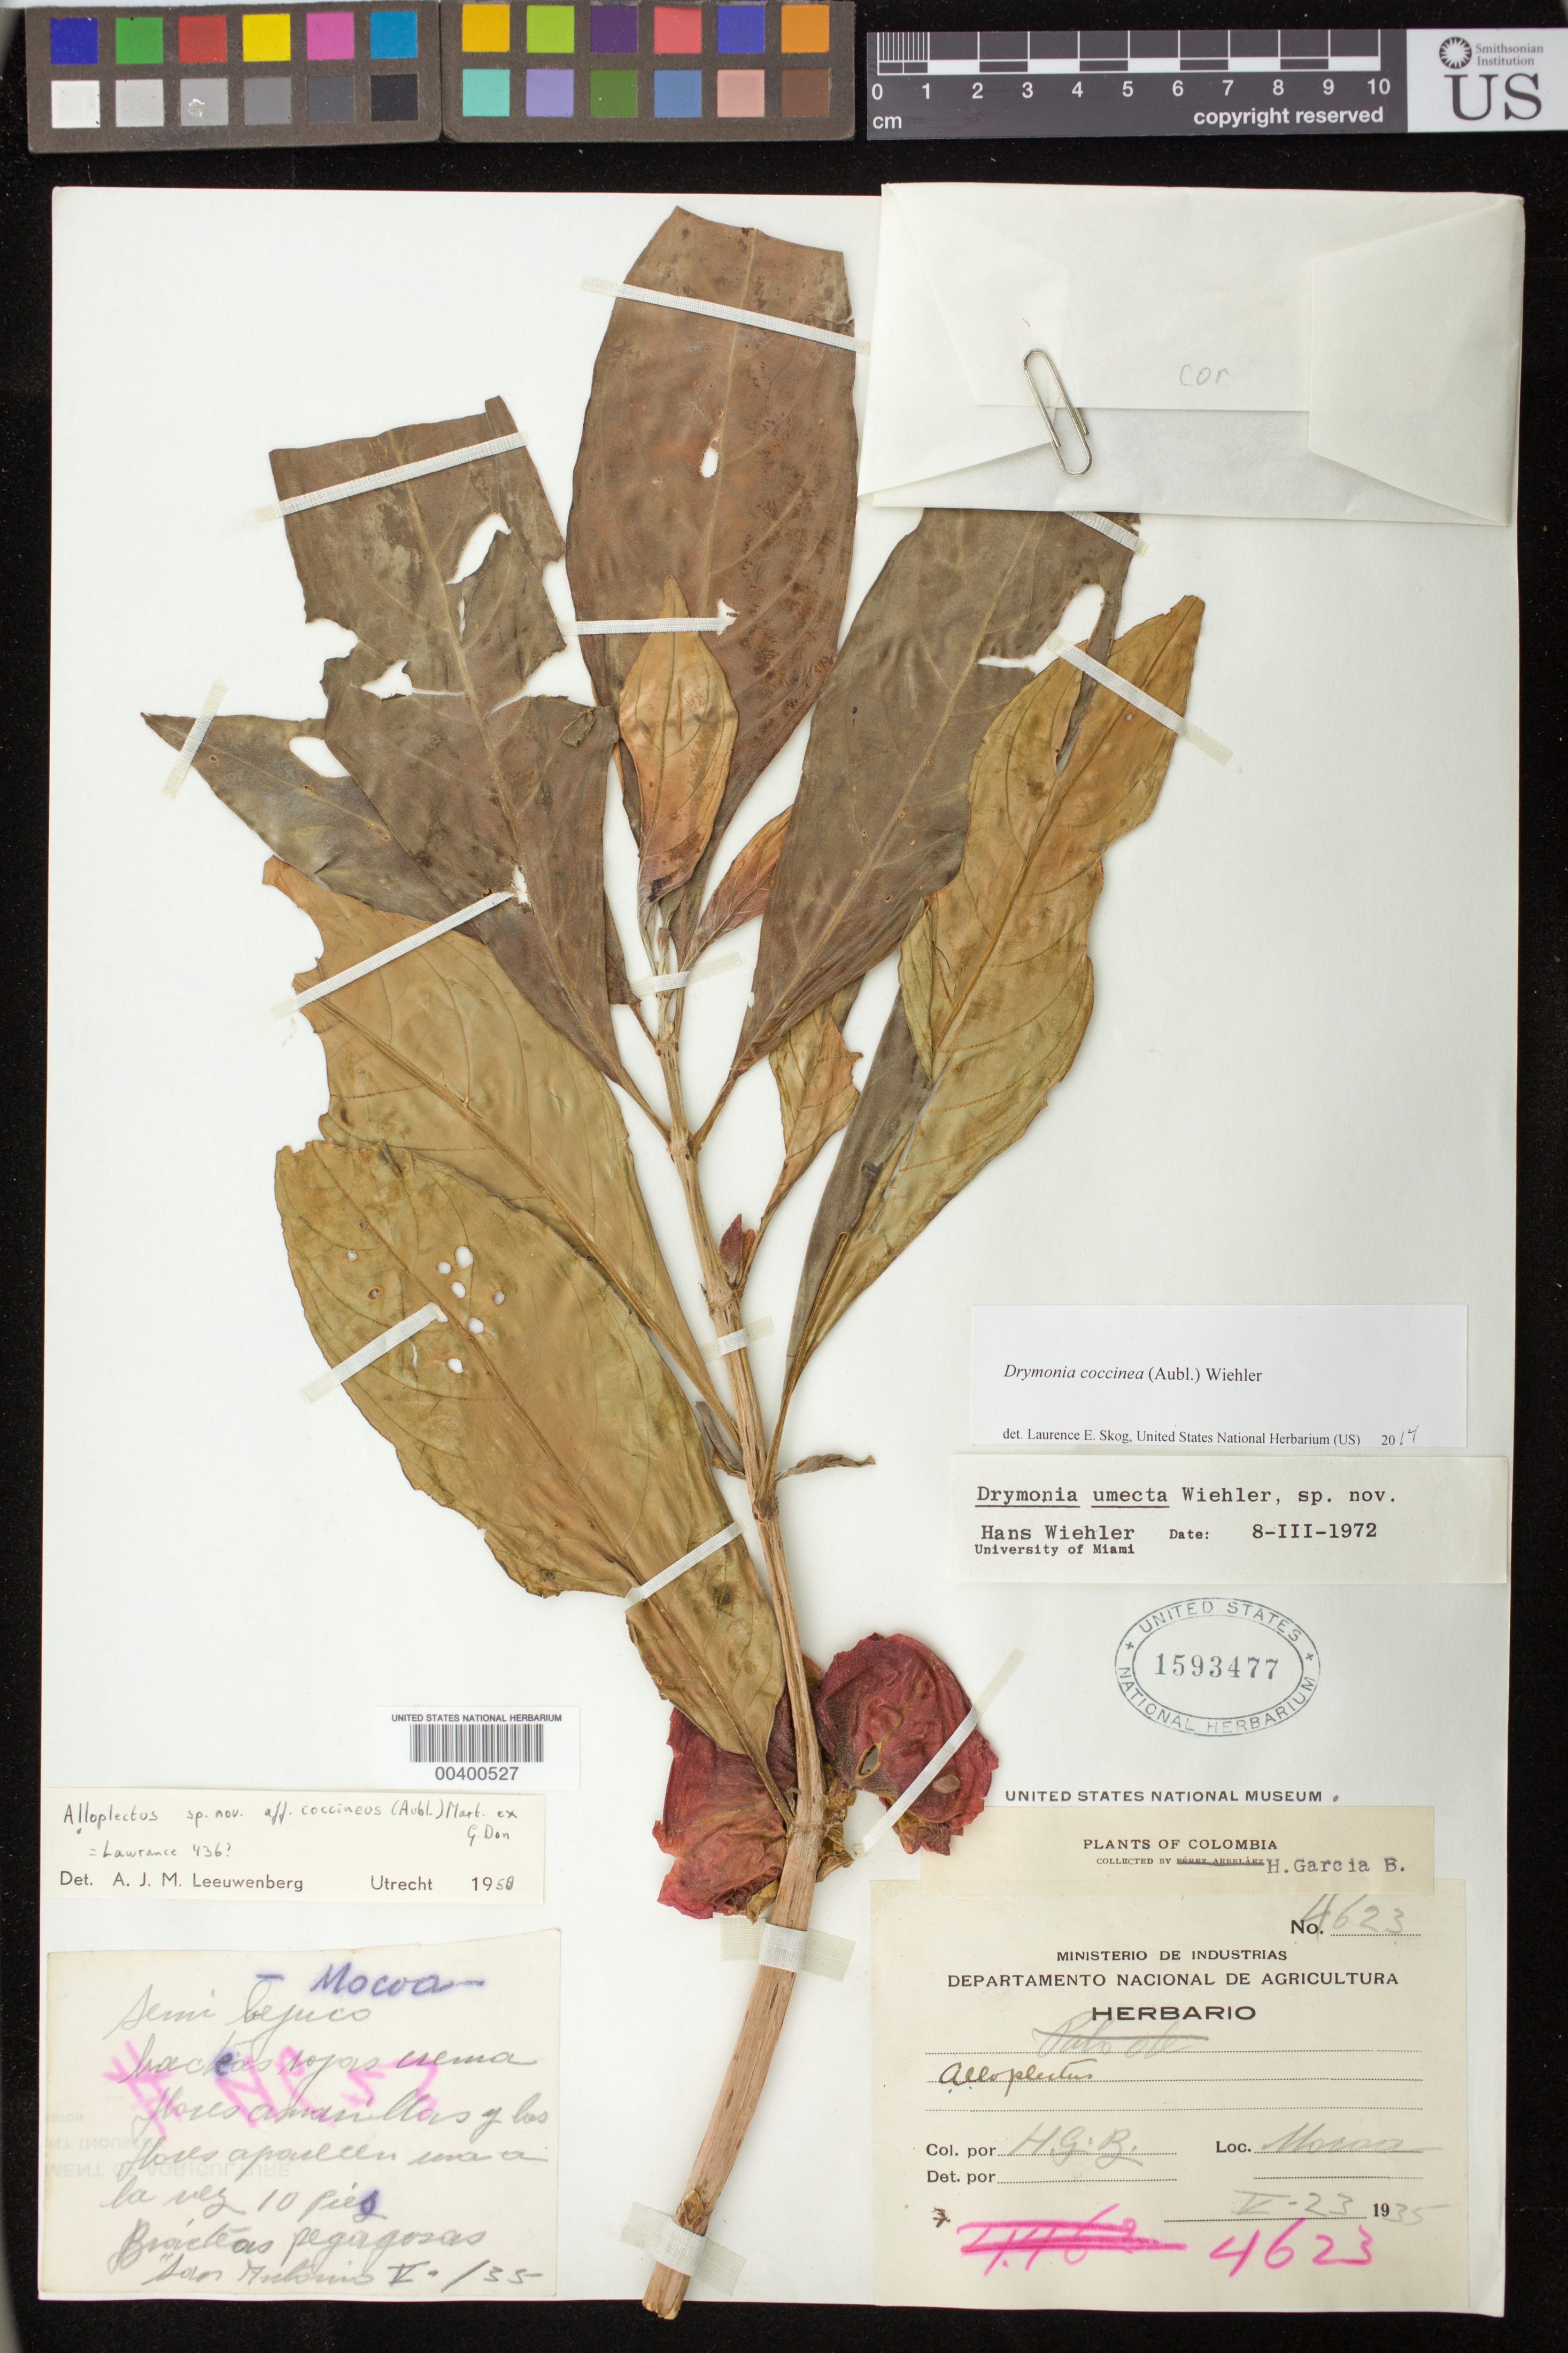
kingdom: Plantae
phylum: Tracheophyta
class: Magnoliopsida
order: Lamiales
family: Gesneriaceae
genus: Drymonia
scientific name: Drymonia coccinea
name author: (Aubl.) Wiehler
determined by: Skog, Laurence E.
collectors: H. García Barriga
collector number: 4623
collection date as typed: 23 May 1935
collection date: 1935-05-23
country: Colombia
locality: Mocoa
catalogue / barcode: US 1593477